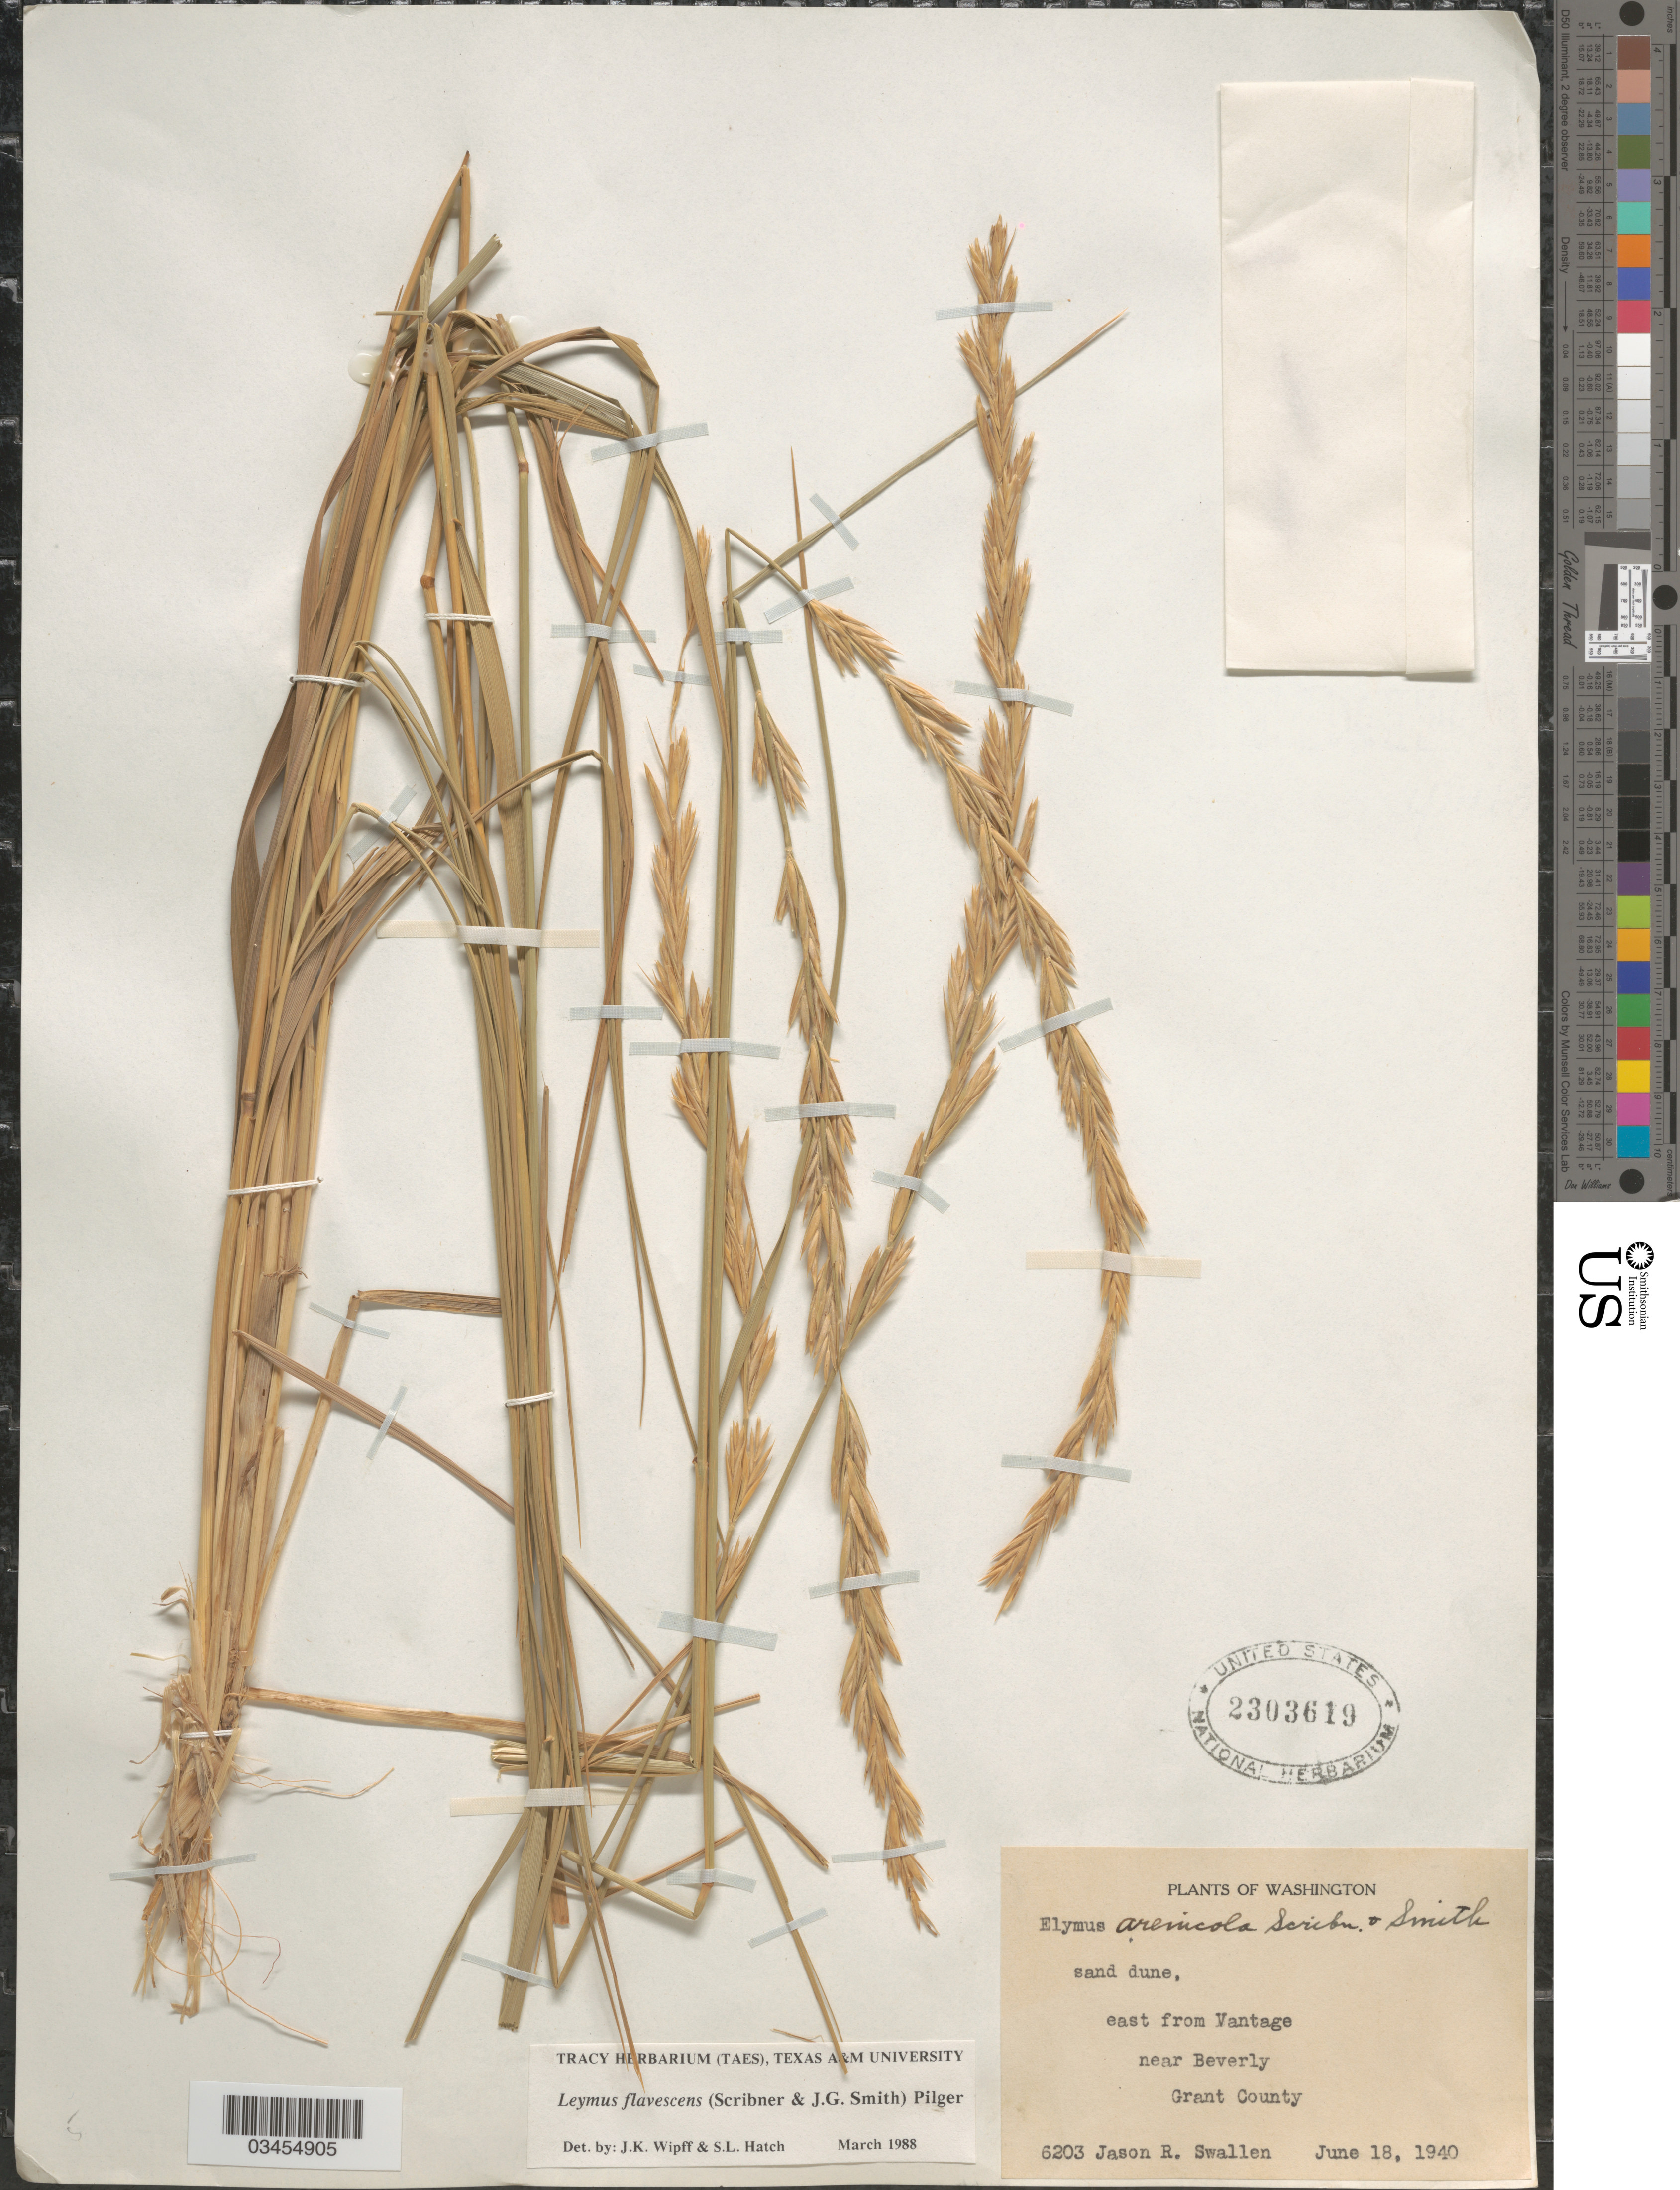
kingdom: Plantae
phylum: Tracheophyta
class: Liliopsida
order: Poales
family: Poaceae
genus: Leymus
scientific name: Leymus flavescens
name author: (Scribn. & J.G. Sm.) Pilg.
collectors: J. R. Swallen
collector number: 6203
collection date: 1940-06-18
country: United States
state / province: Washington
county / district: Grant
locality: Sand dune. East from Vantage near Beverly. Grant County.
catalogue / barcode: US 2303619